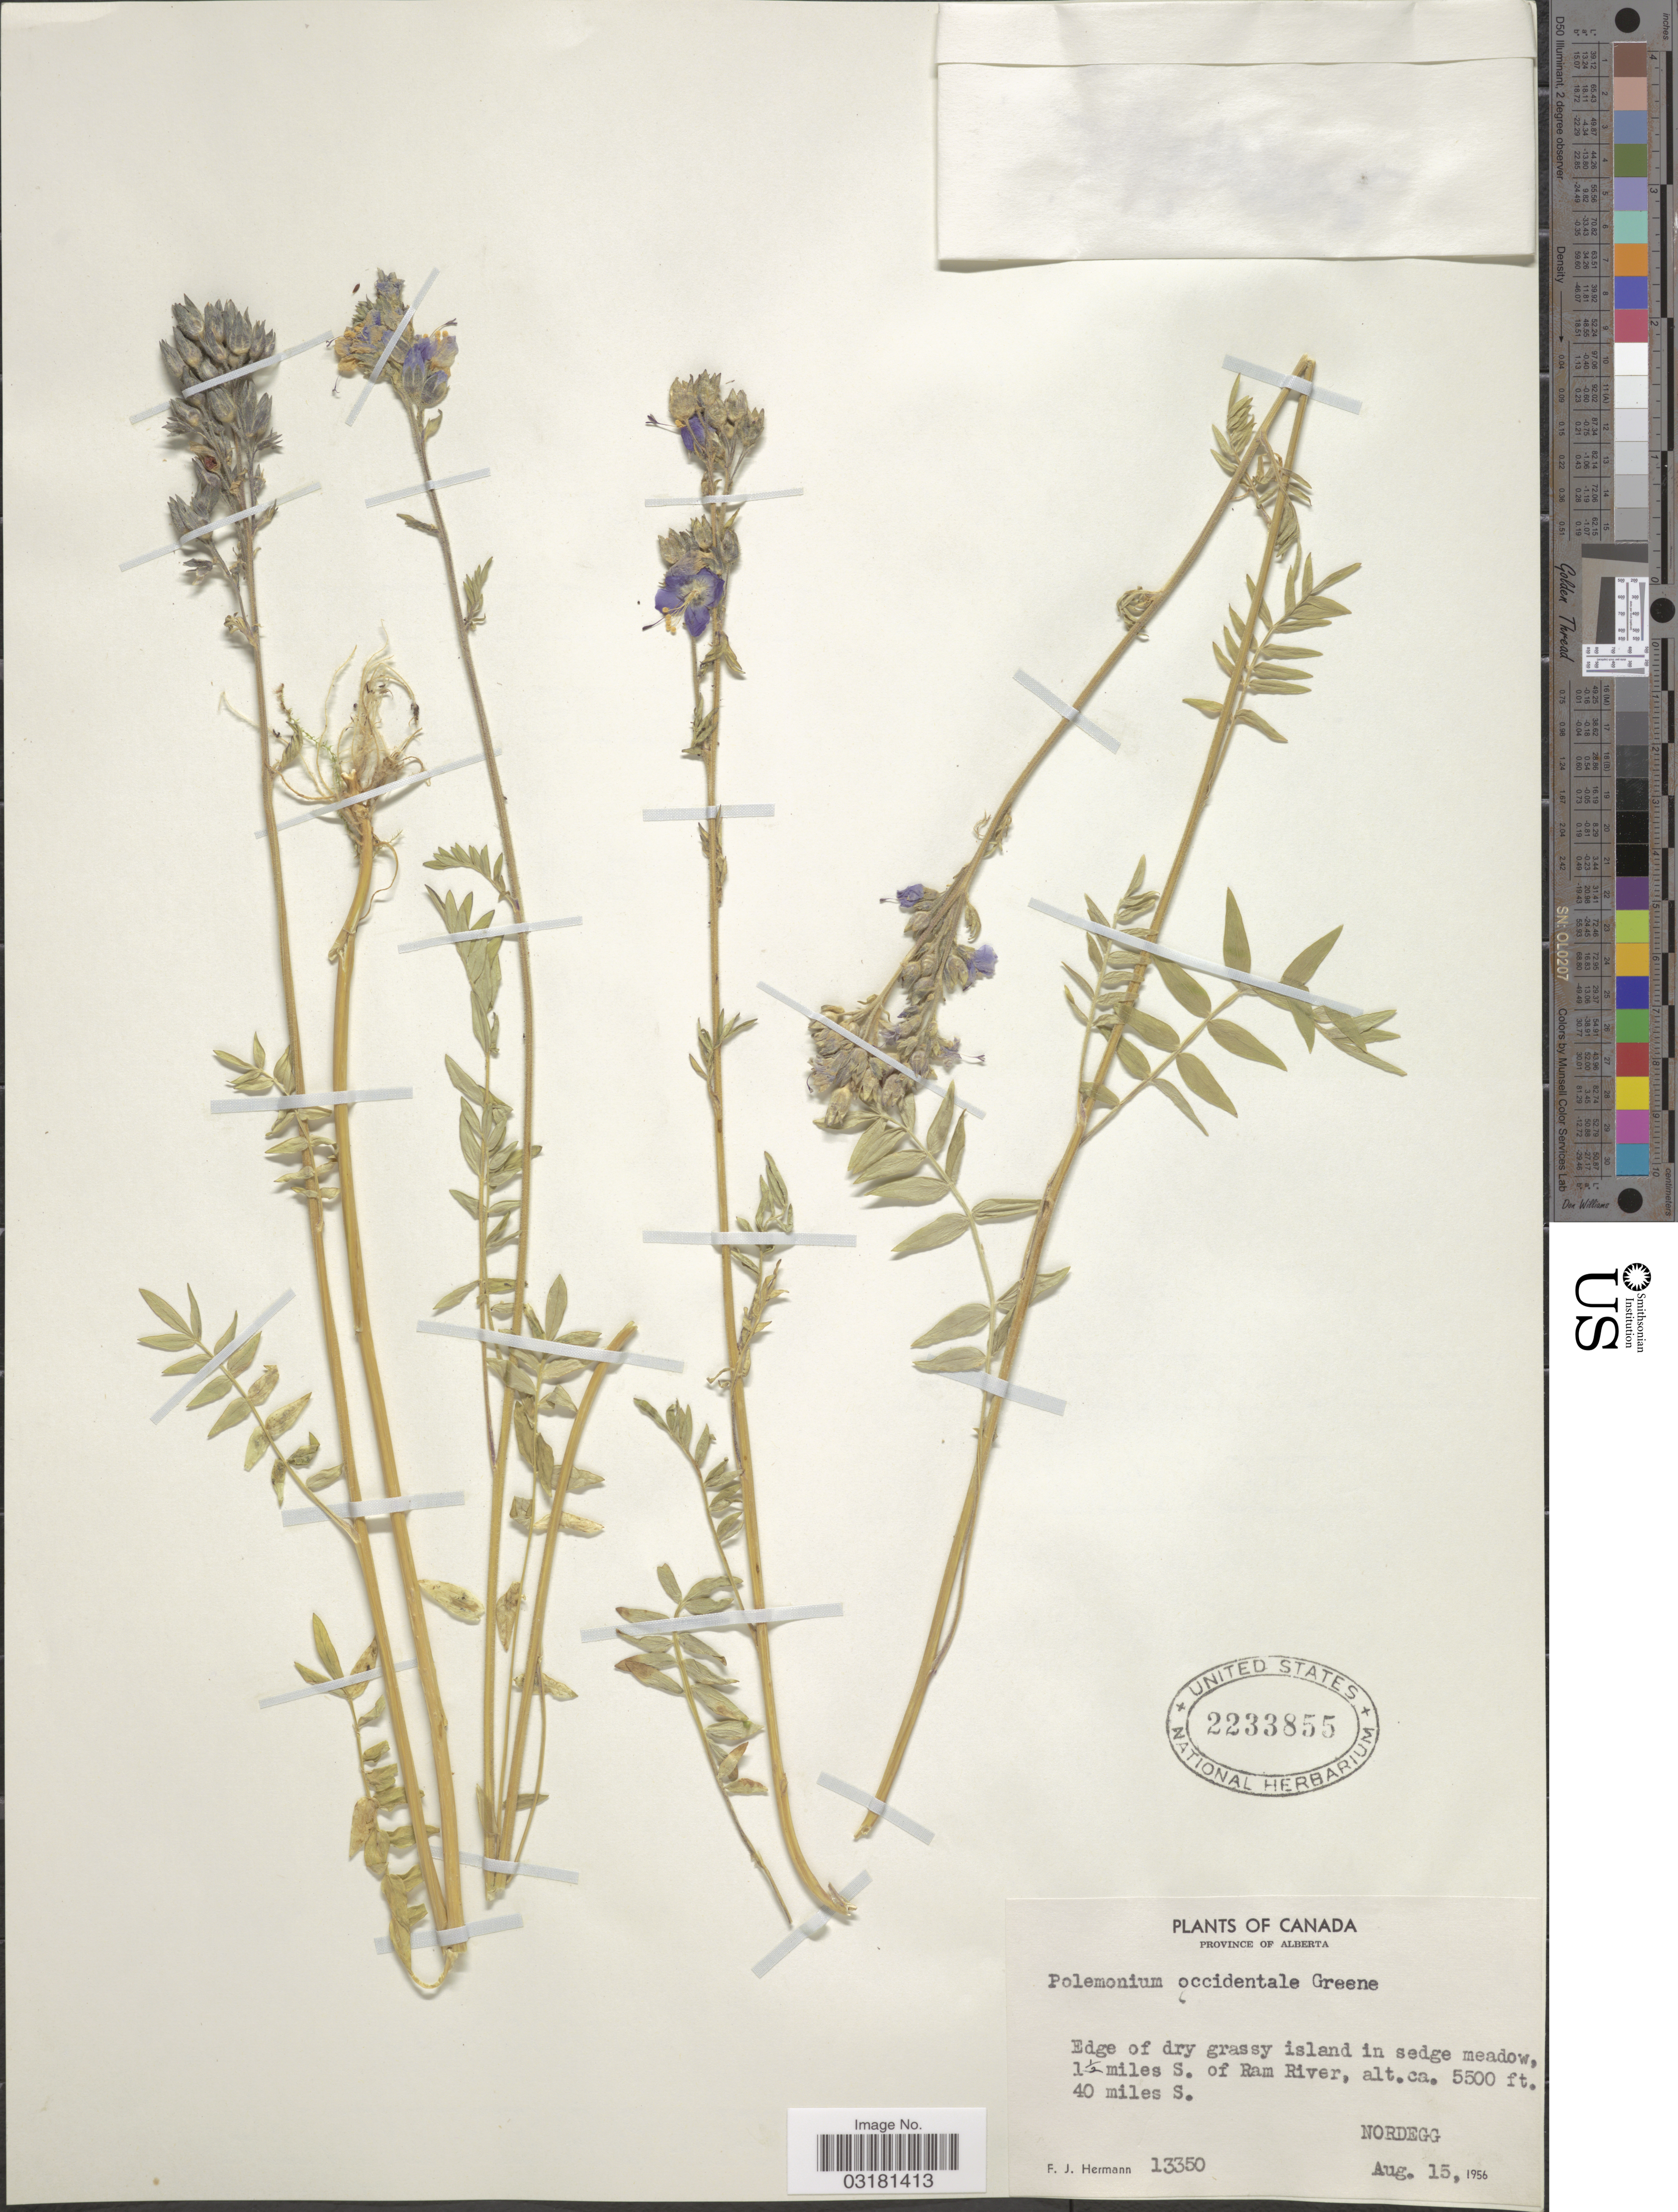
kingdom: Plantae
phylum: Tracheophyta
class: Magnoliopsida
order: Ericales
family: Polemoniaceae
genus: Polemonium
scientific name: Polemonium occidentale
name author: Greene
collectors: F. J. Hermann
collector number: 13350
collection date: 1956-08-15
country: Canada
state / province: Alberta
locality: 1½ miles S. of Ram River, 40 miles S. Nordegg.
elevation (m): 1676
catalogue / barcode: US 2233855